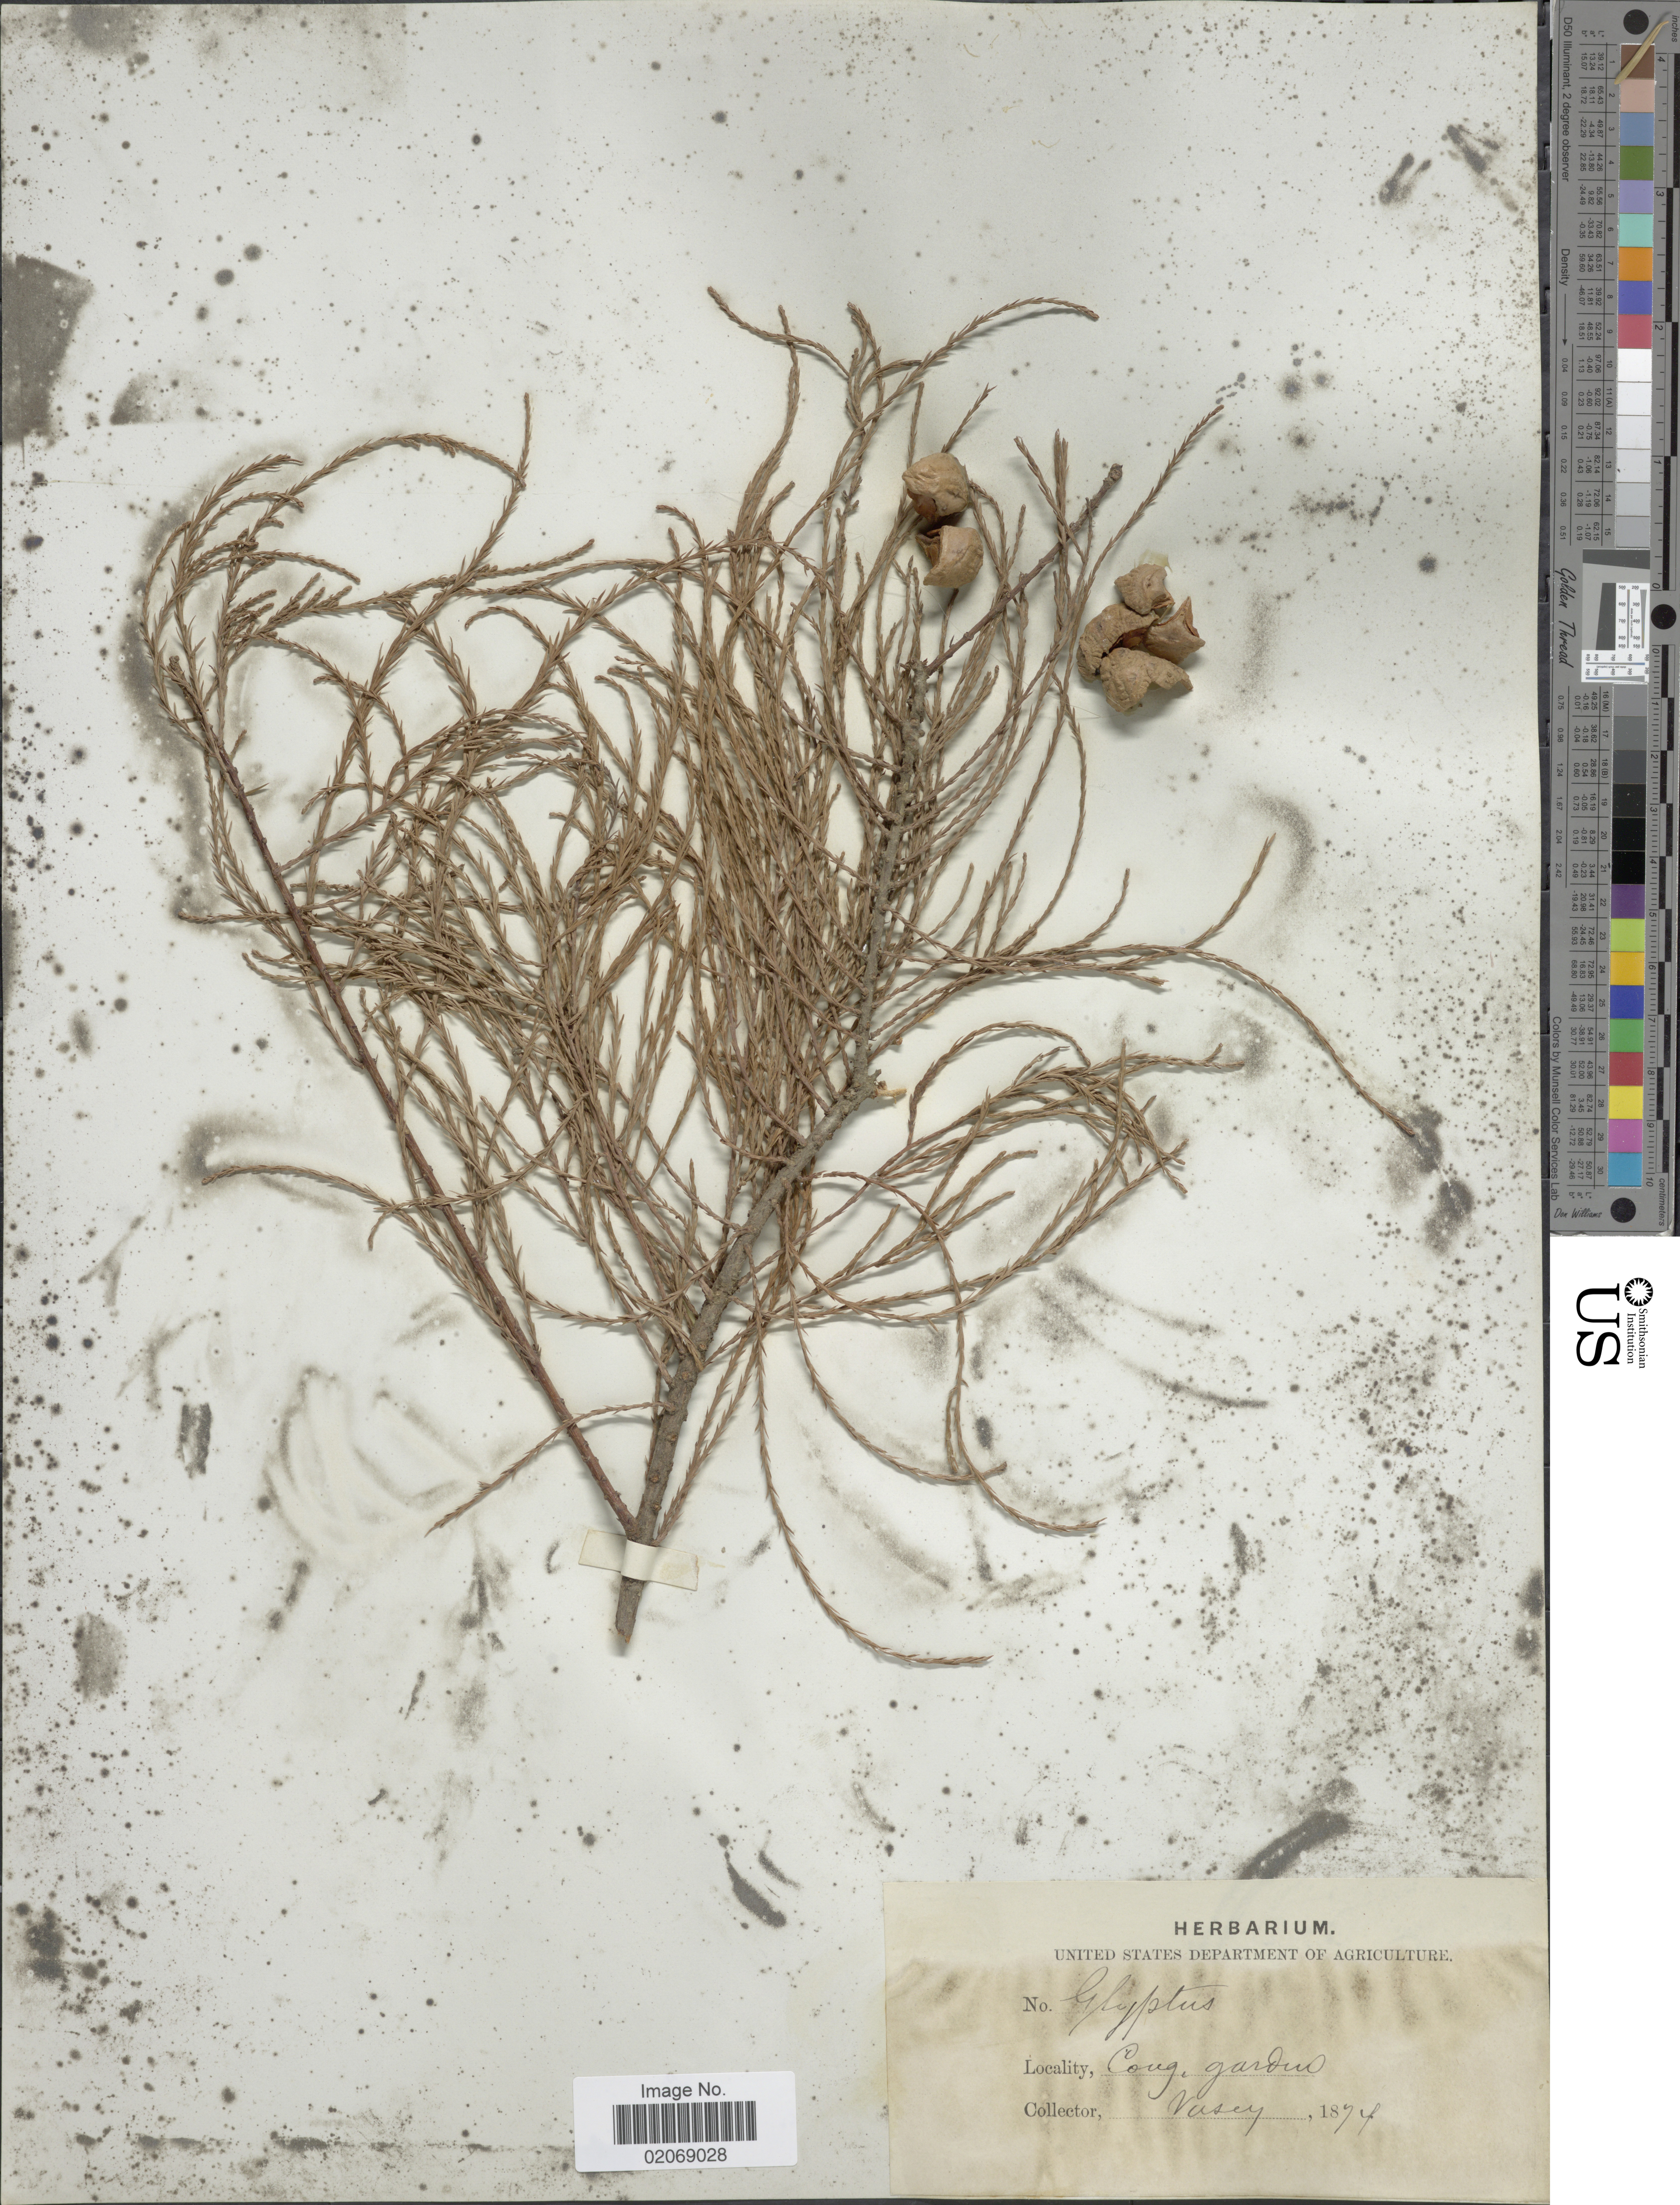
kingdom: Plantae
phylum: Tracheophyta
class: Pinopsida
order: Pinales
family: Cupressaceae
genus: Taxodium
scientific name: Taxodium distichum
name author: (L.) Rich.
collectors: Vasey, --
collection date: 1874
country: United States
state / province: District of Columbia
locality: Cong. Garden